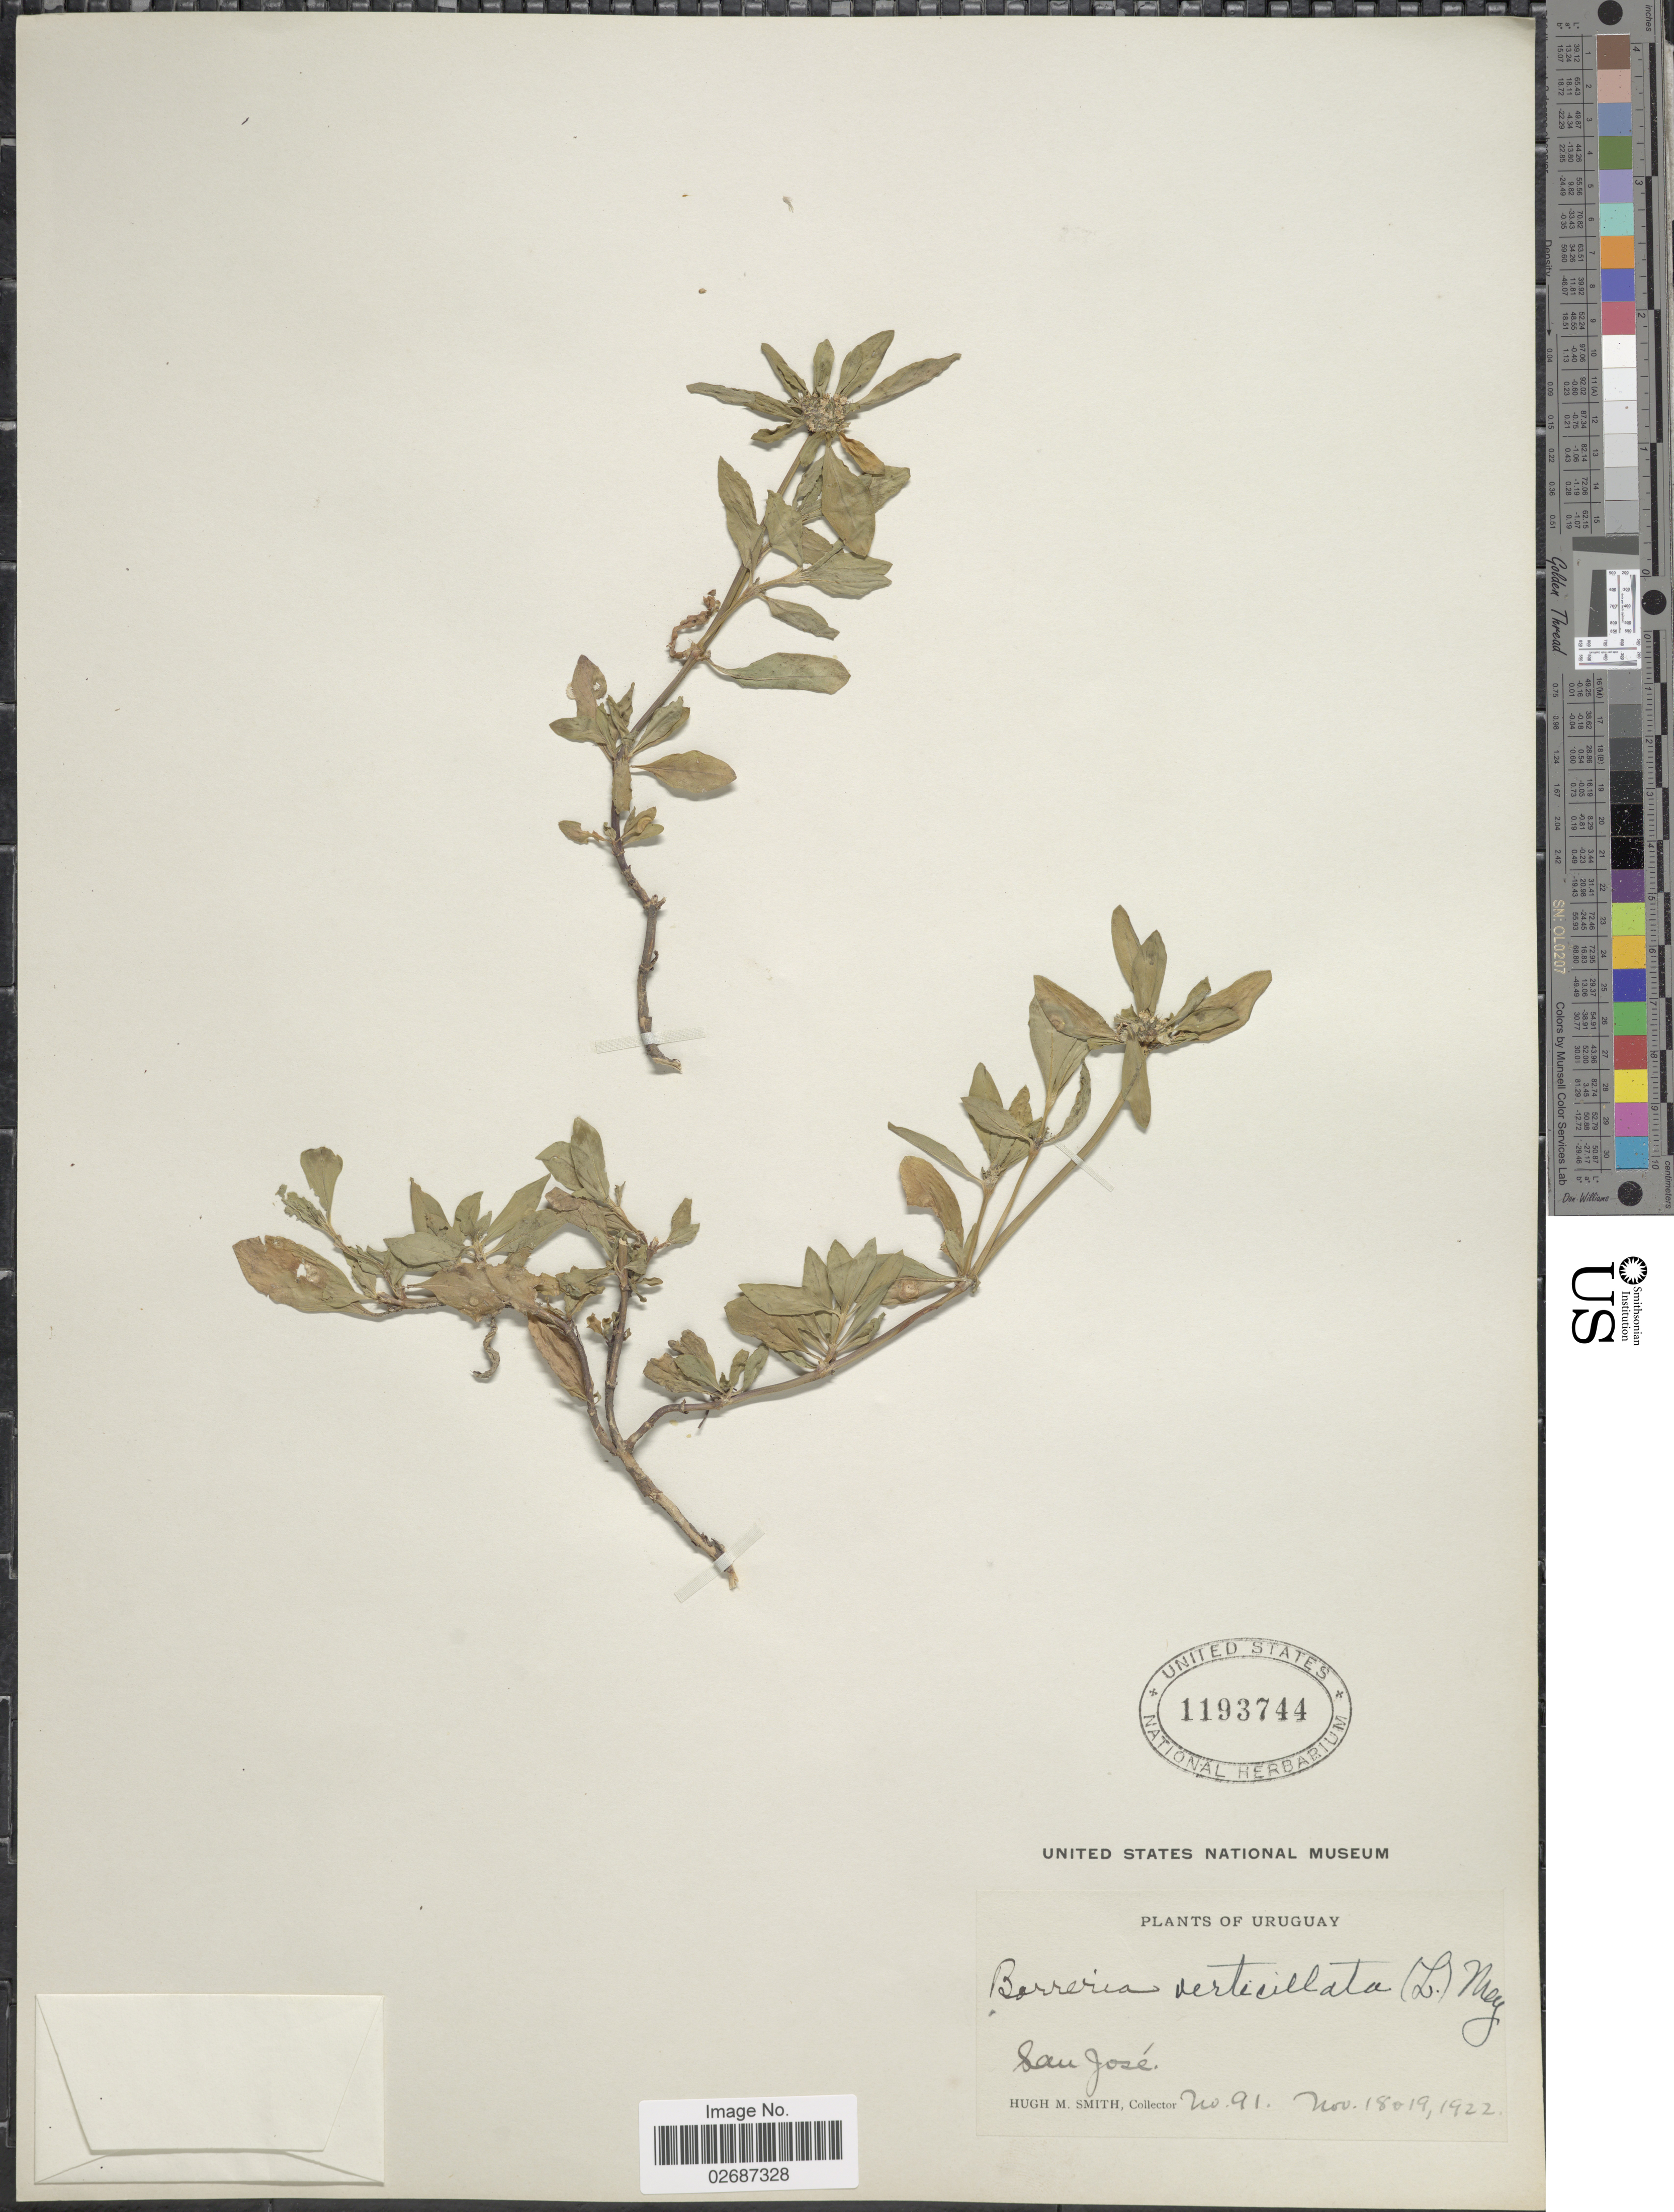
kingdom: Plantae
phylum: Tracheophyta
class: Magnoliopsida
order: Gentianales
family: Rubiaceae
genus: Borreria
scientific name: Borreria verticillata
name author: (L.) G. Mey.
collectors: H. M. Smith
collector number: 91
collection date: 1922-11-18/1922-11-19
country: Uruguay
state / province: San Jose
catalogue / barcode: US 1193744